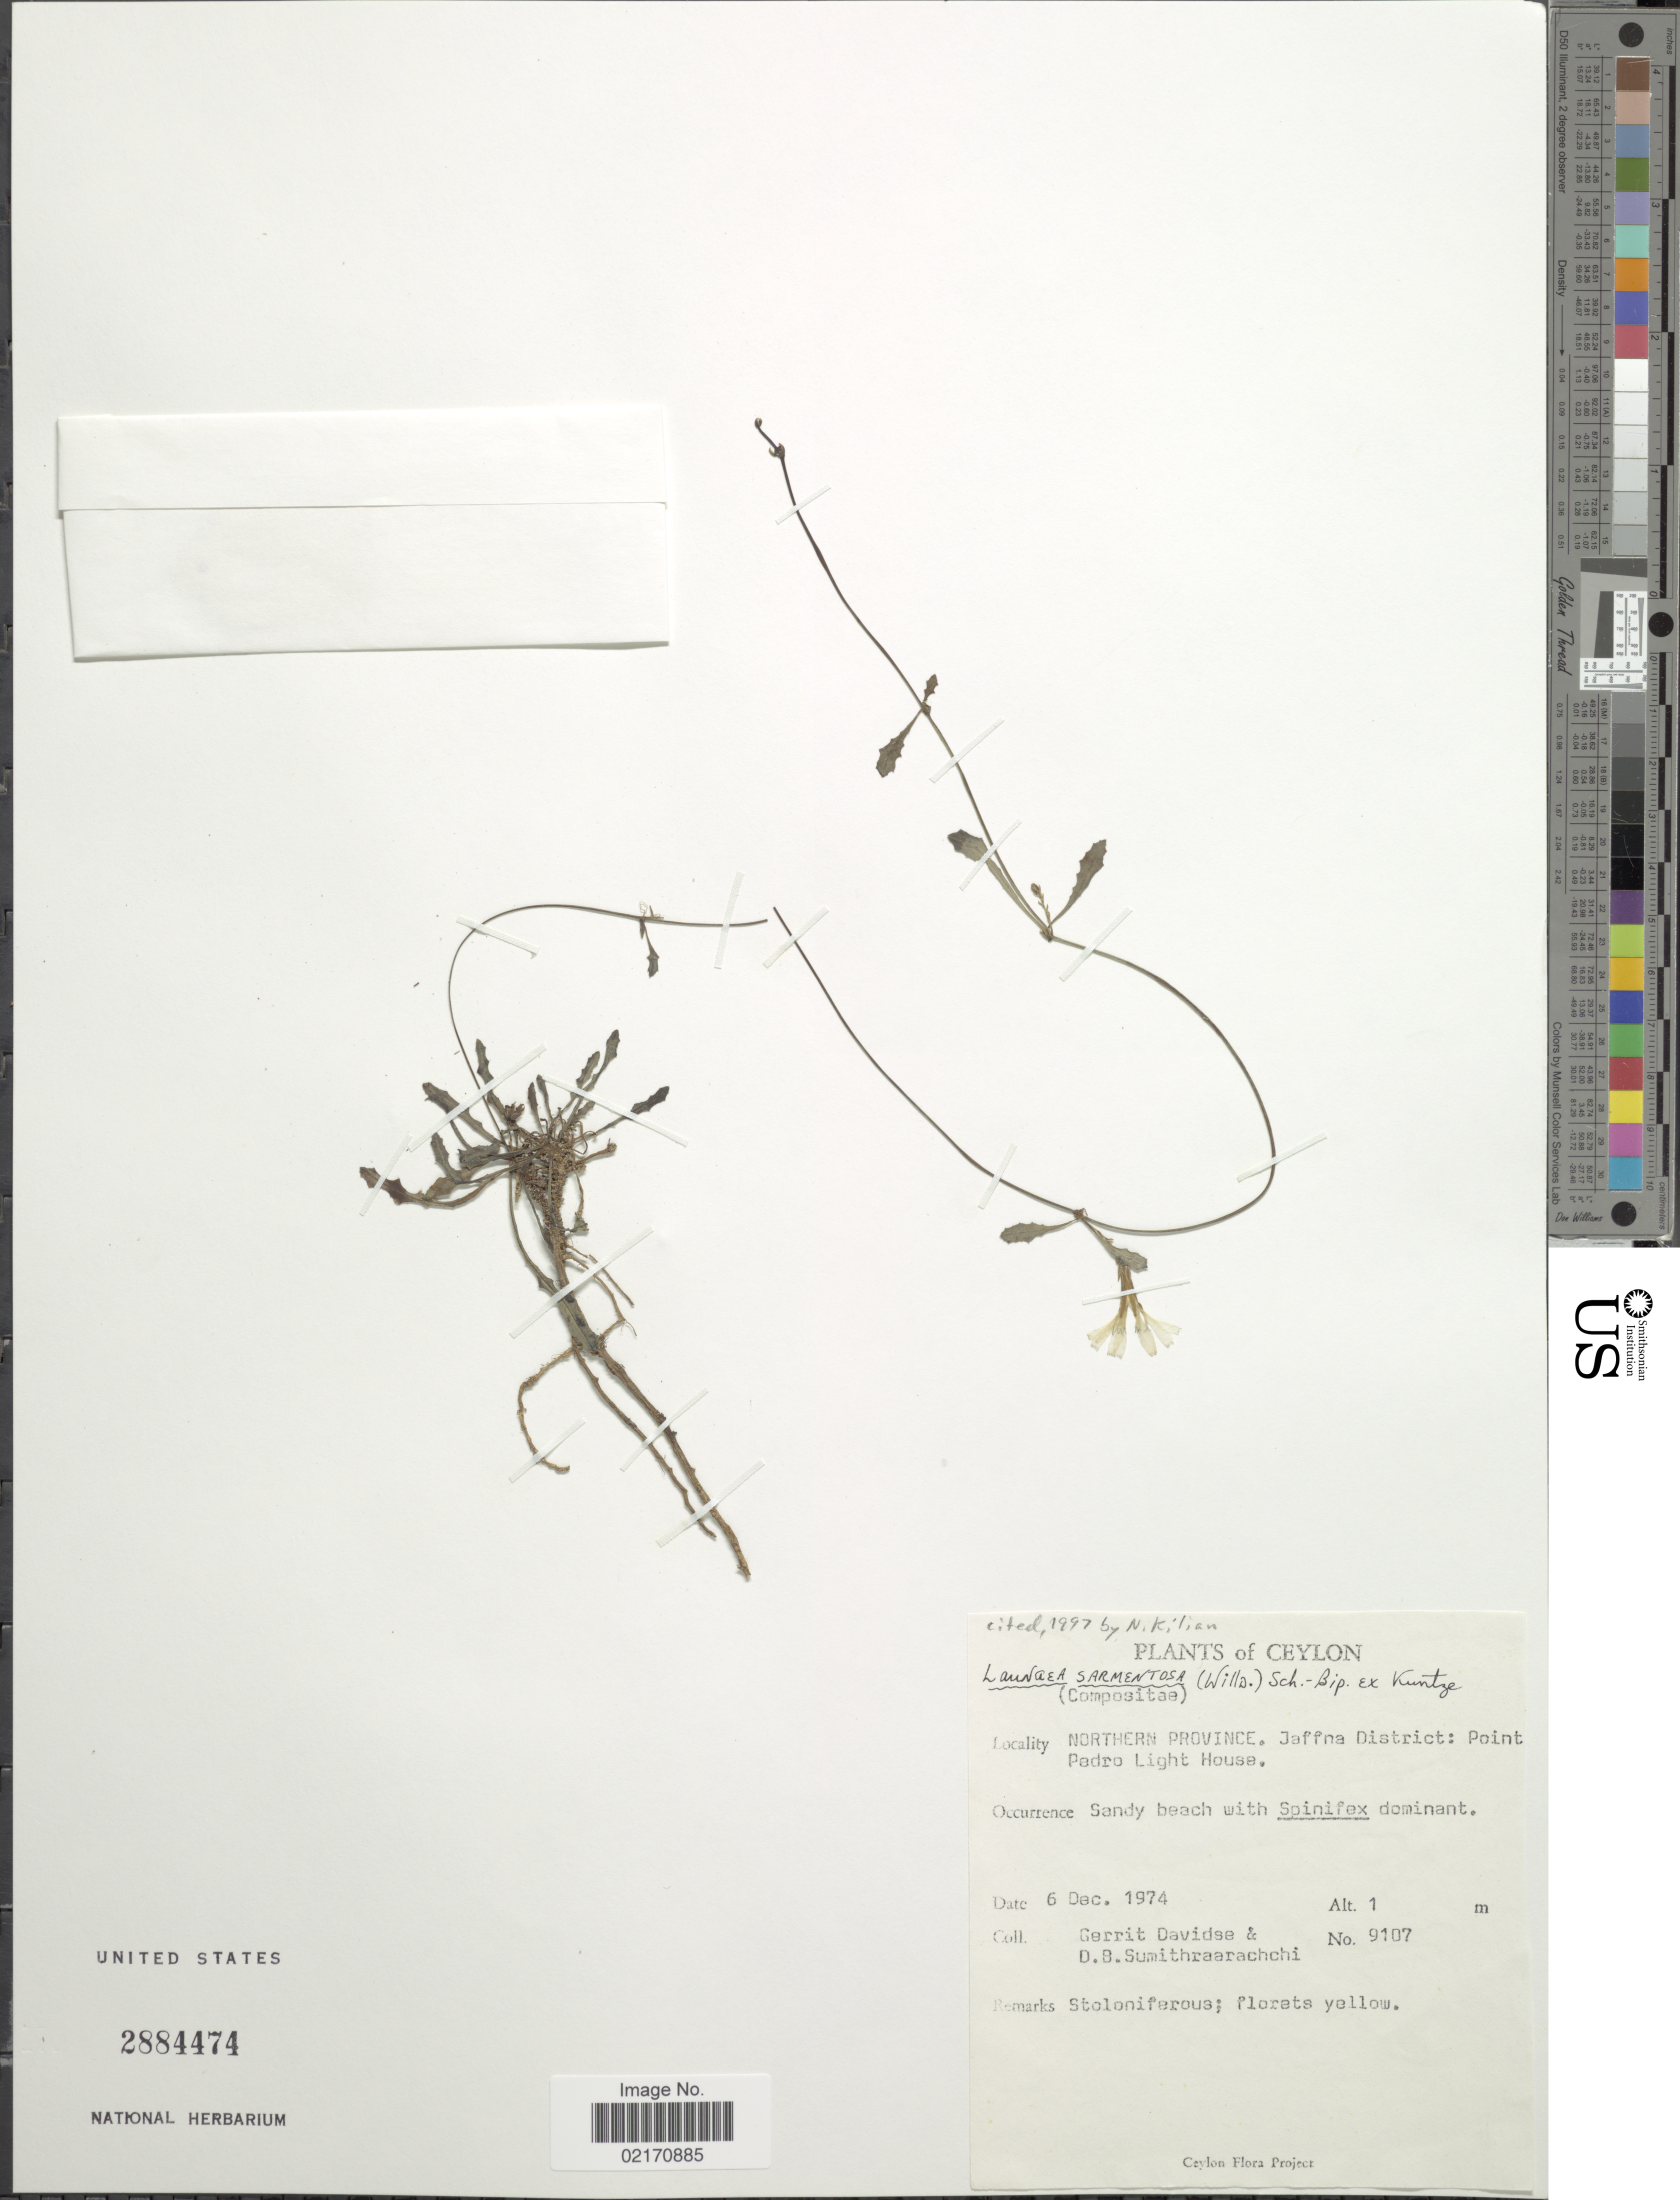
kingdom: Plantae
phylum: Tracheophyta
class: Magnoliopsida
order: Asterales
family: Asteraceae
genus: Launaea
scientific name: Launaea sarmentosa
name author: (Willd.) Kuntze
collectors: G. Davidse & D. B. Sumithraarachchi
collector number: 9107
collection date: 1974-12-06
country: Sri Lanka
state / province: Northern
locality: Ceylon, Jaffna District, Point Pedro Light House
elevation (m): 1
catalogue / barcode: US 2884474